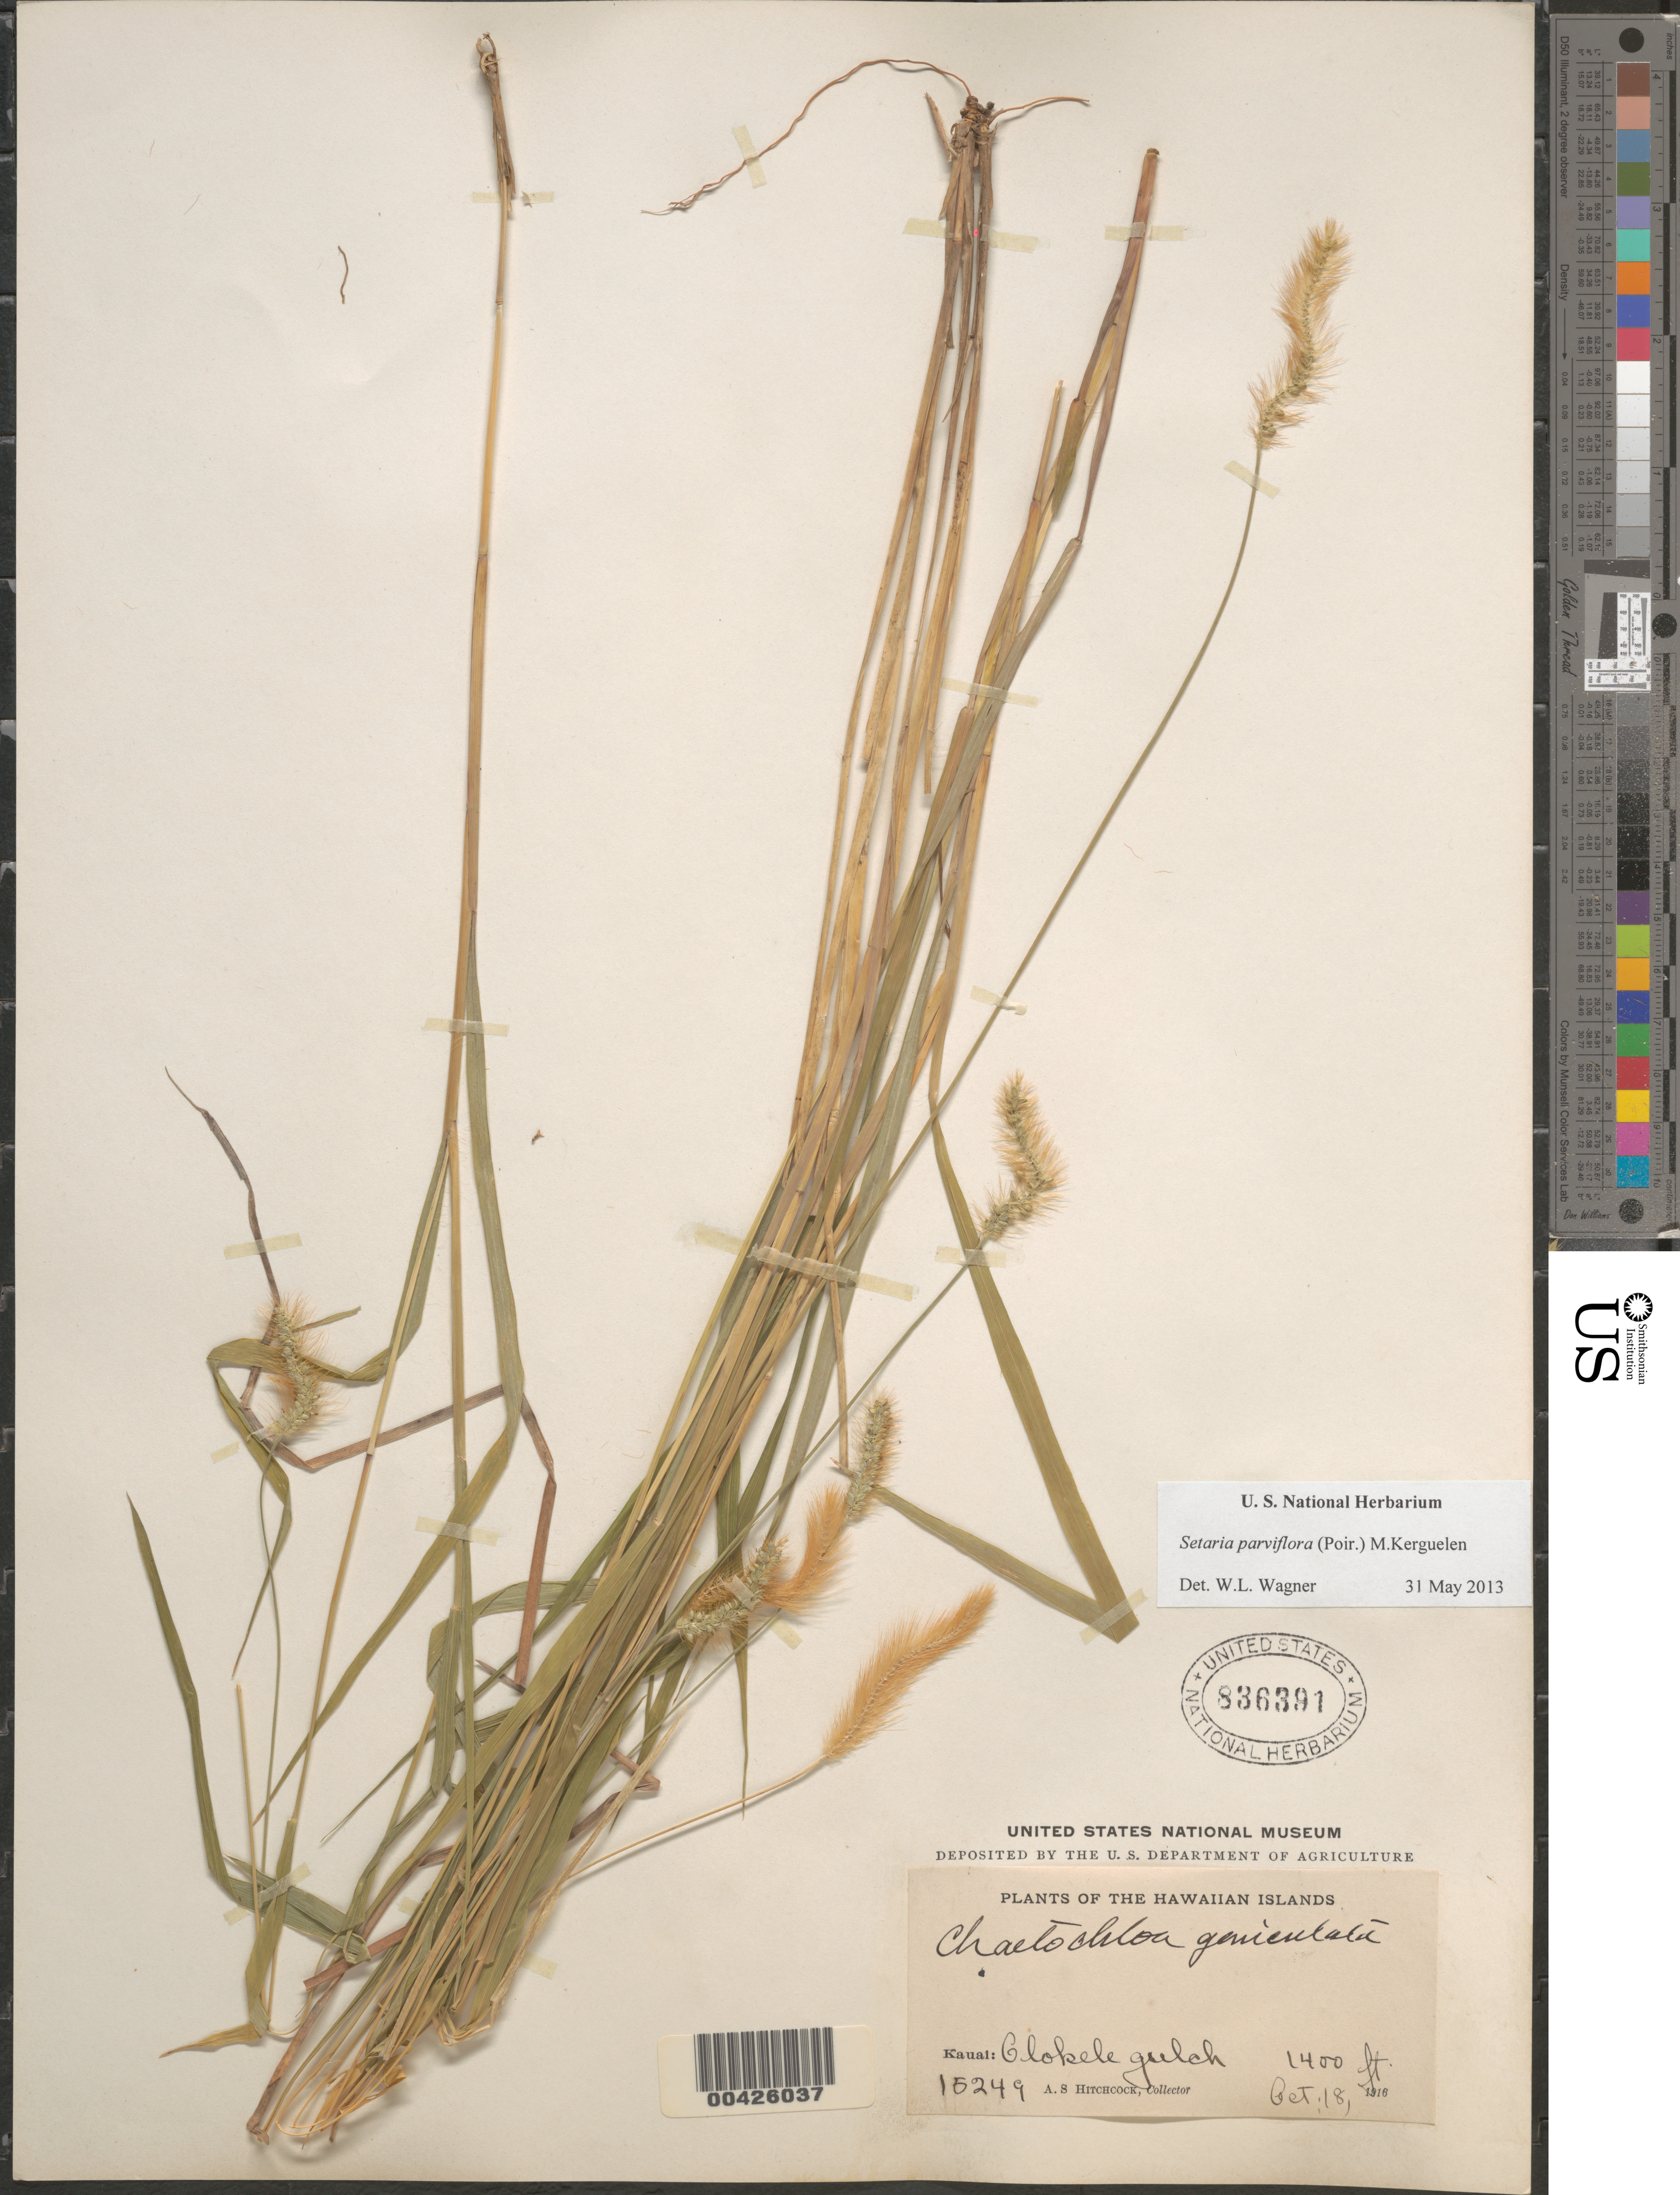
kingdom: Plantae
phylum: Tracheophyta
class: Liliopsida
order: Poales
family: Poaceae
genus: Setaria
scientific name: Setaria parviflora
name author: (Poir.) Kerguélen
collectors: A. S. Hitchcock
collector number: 15249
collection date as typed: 18 Oct 1916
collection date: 1916-10-18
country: United States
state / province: Hawaii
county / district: Kauai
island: Kaua'i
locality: Olokele gulch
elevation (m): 427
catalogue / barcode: US 836391